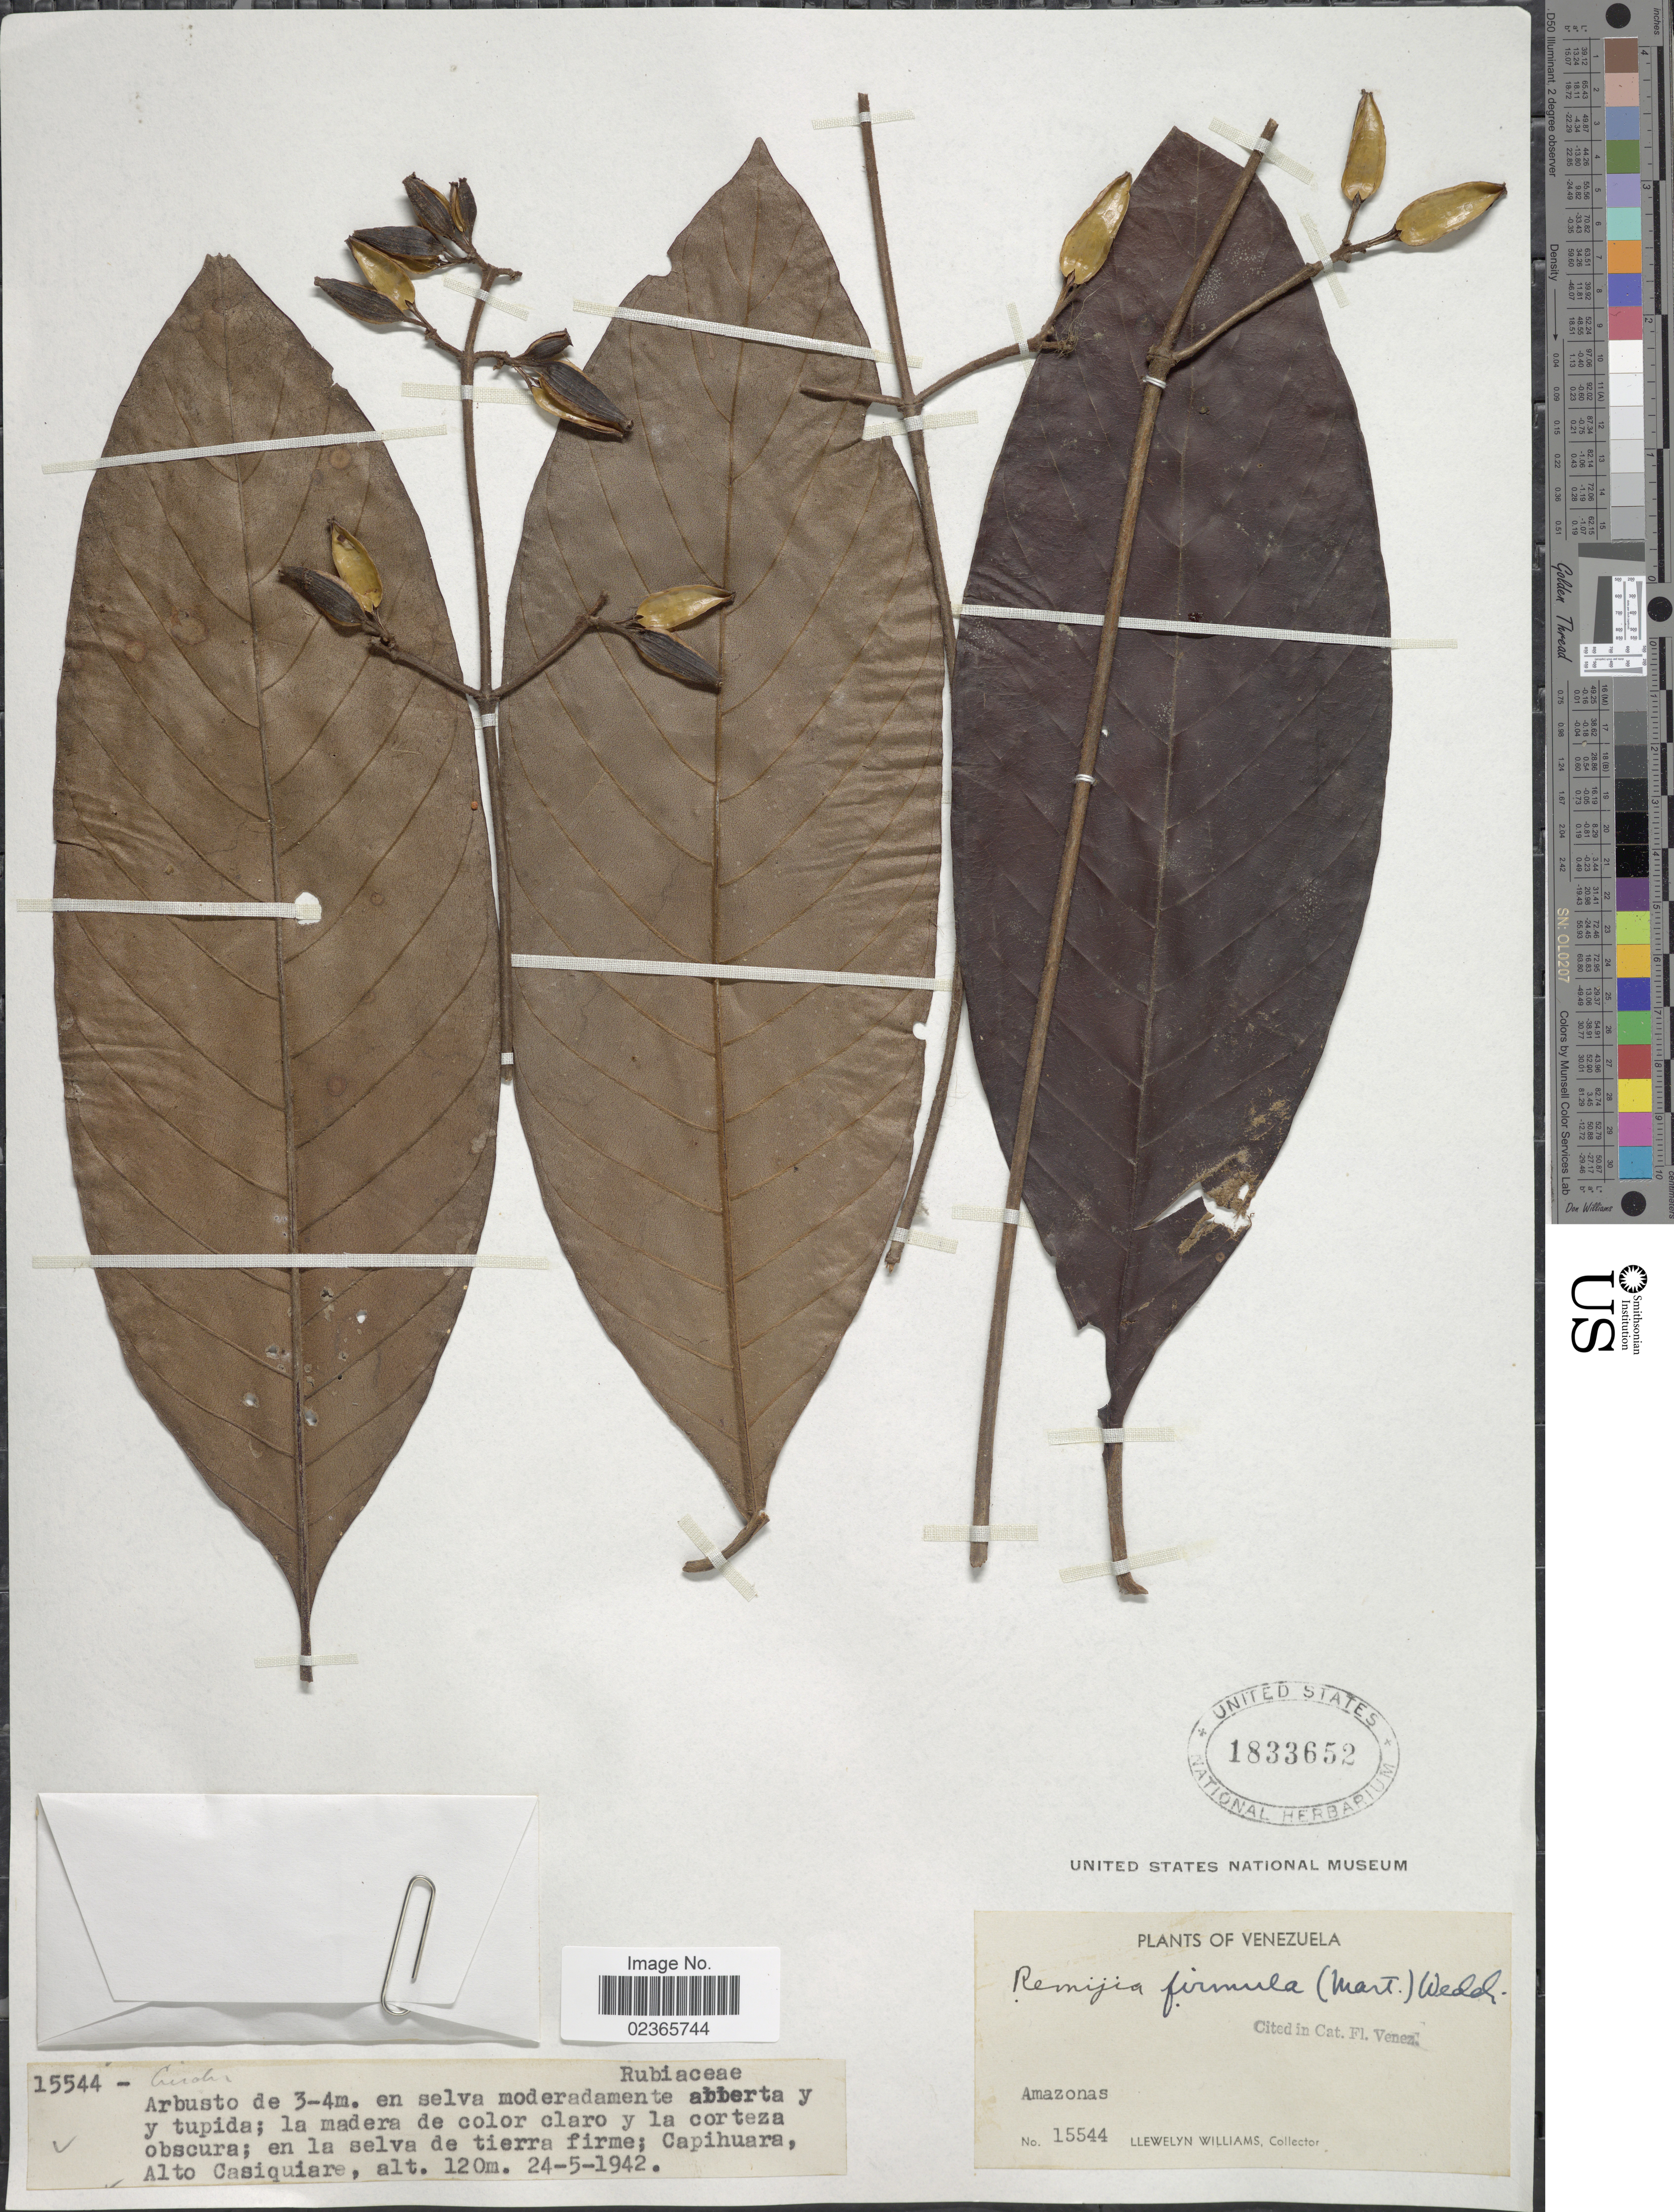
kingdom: Plantae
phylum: Tracheophyta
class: Magnoliopsida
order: Gentianales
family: Rubiaceae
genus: Remijia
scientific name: Remijia firmula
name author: (Mart.) Wedd.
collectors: Ll. Williams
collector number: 15544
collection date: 1942-05-24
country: Venezuela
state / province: Amazonas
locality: Capihuara, Alto Casiquiare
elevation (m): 120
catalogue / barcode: US 1833652